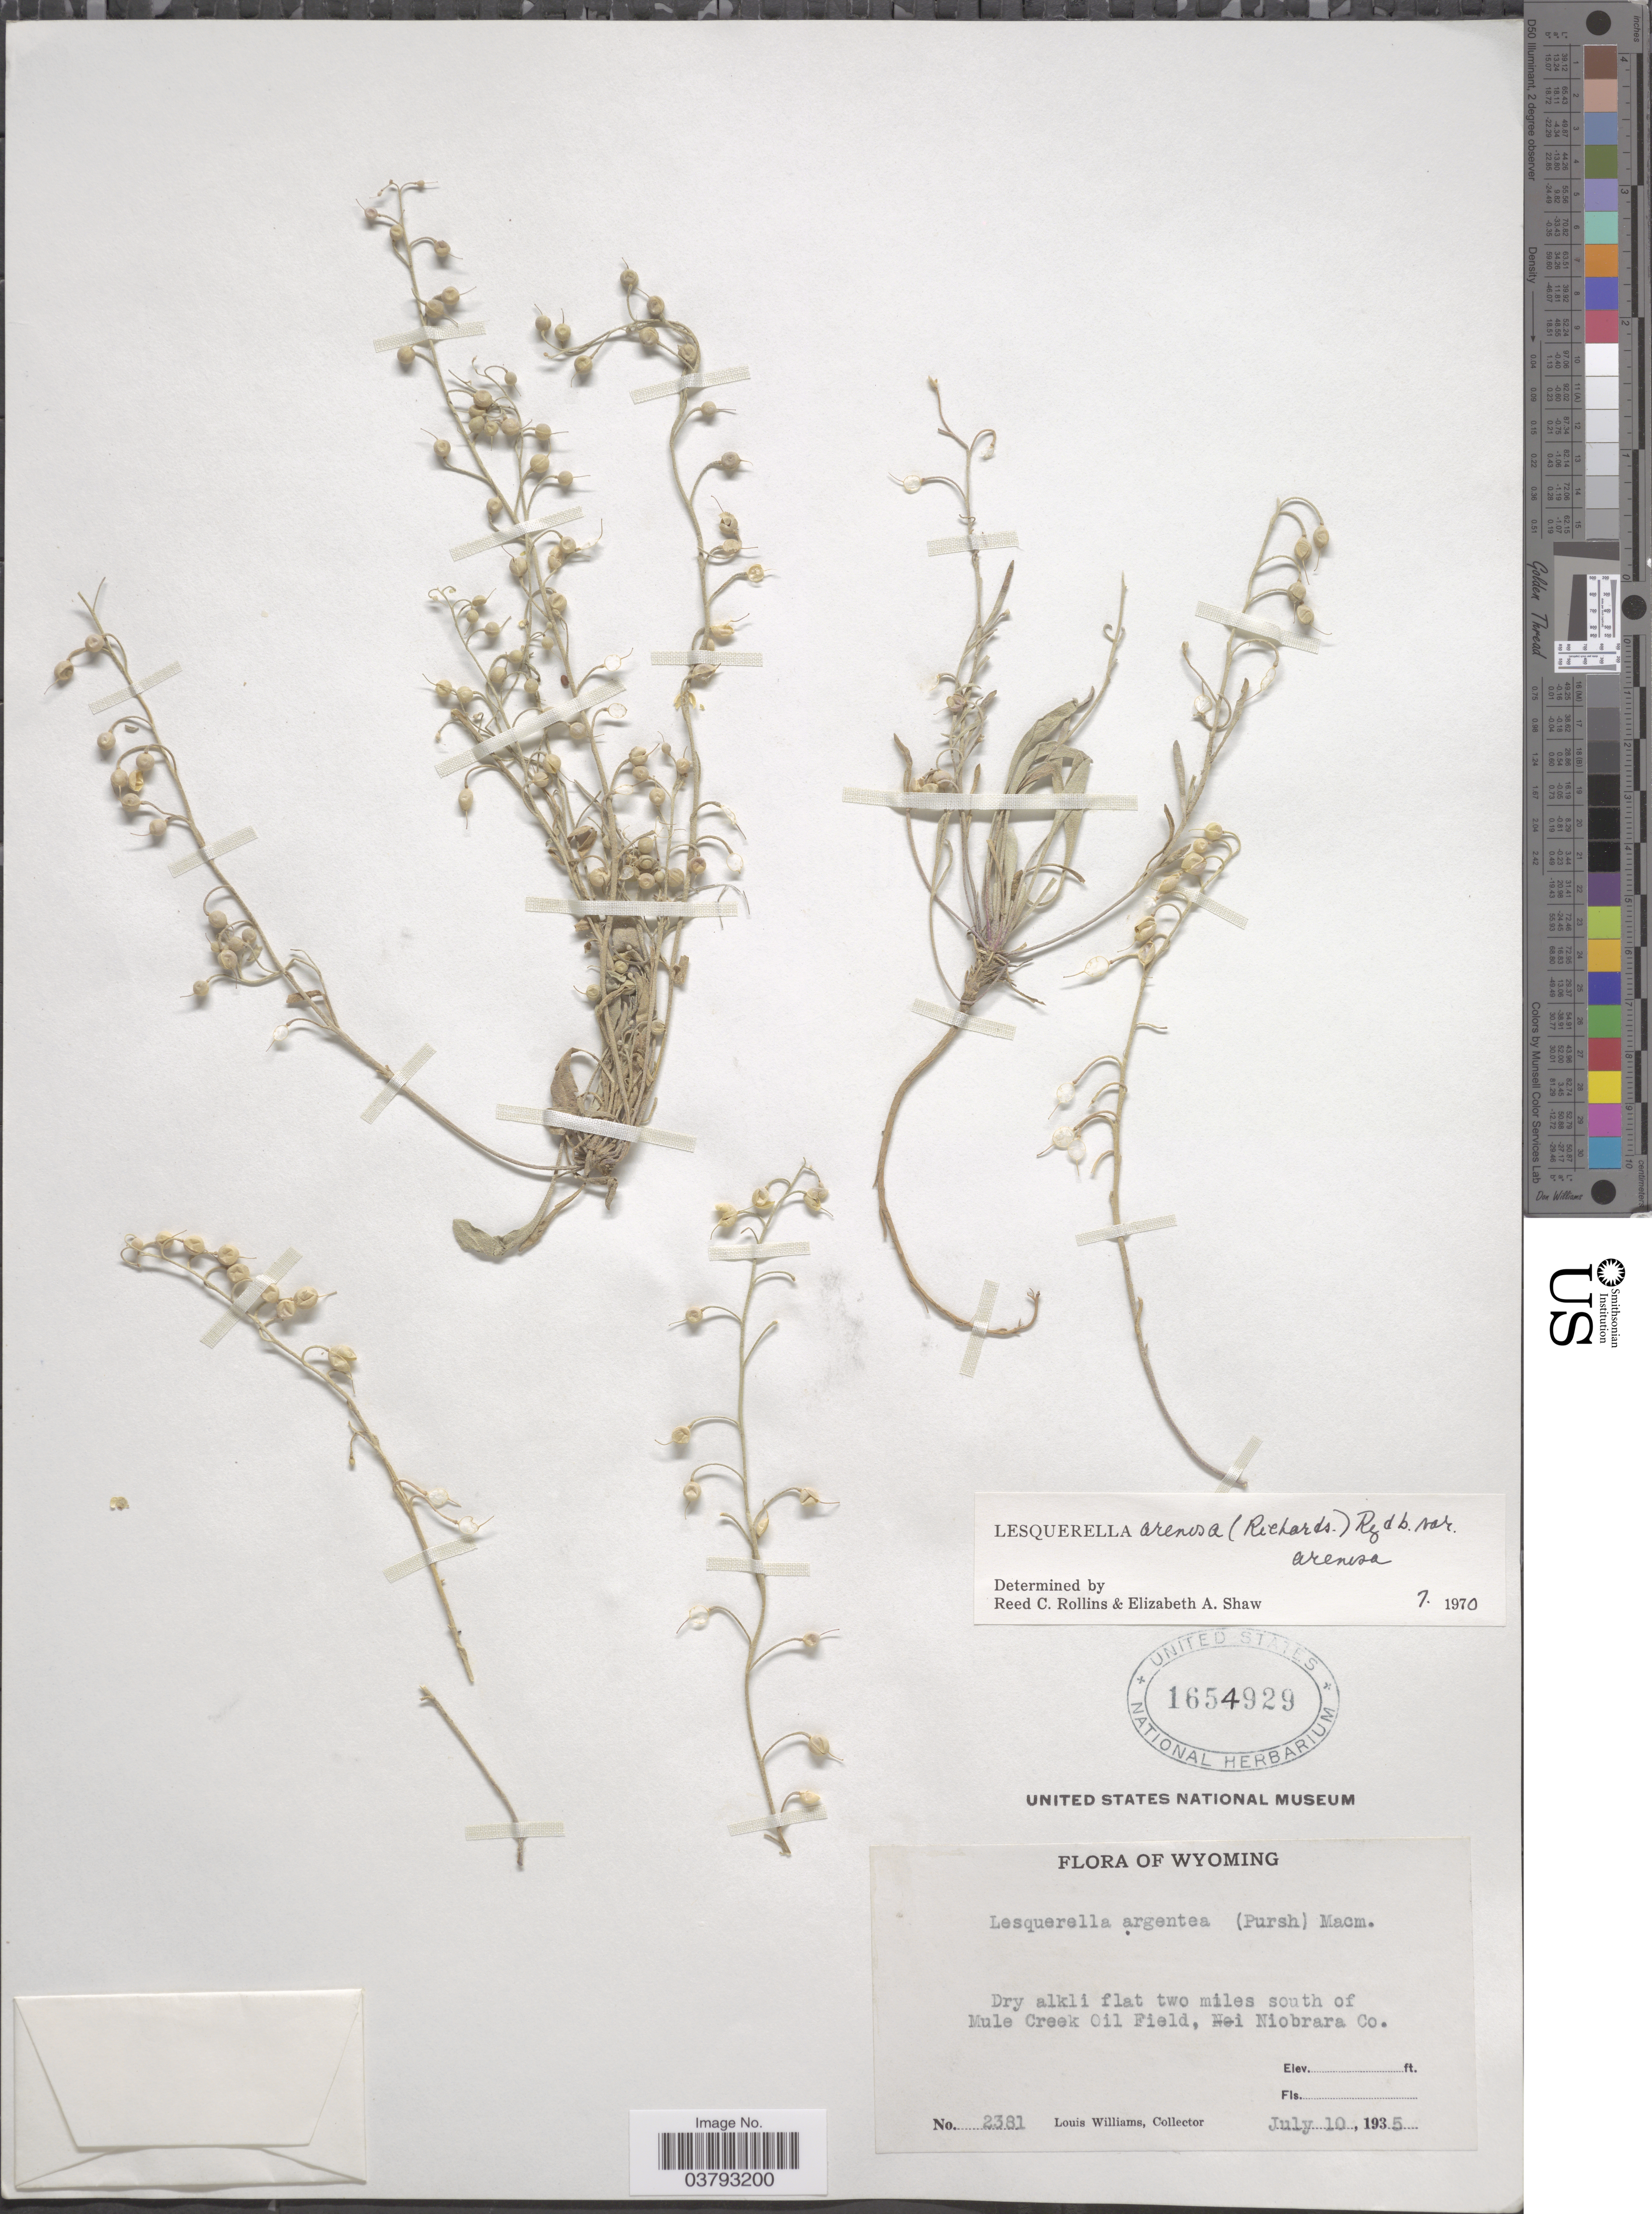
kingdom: Plantae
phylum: Tracheophyta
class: Magnoliopsida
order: Brassicales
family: Brassicaceae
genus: Lesquerella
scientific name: Lesquerella arenosa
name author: (Richardson) Rydb.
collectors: L. G. Williams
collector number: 2381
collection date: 1935-07-10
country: United States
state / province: Wyoming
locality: Two miles south of Mule Creek Oil Field, Niobrara Co.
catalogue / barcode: US 1654929